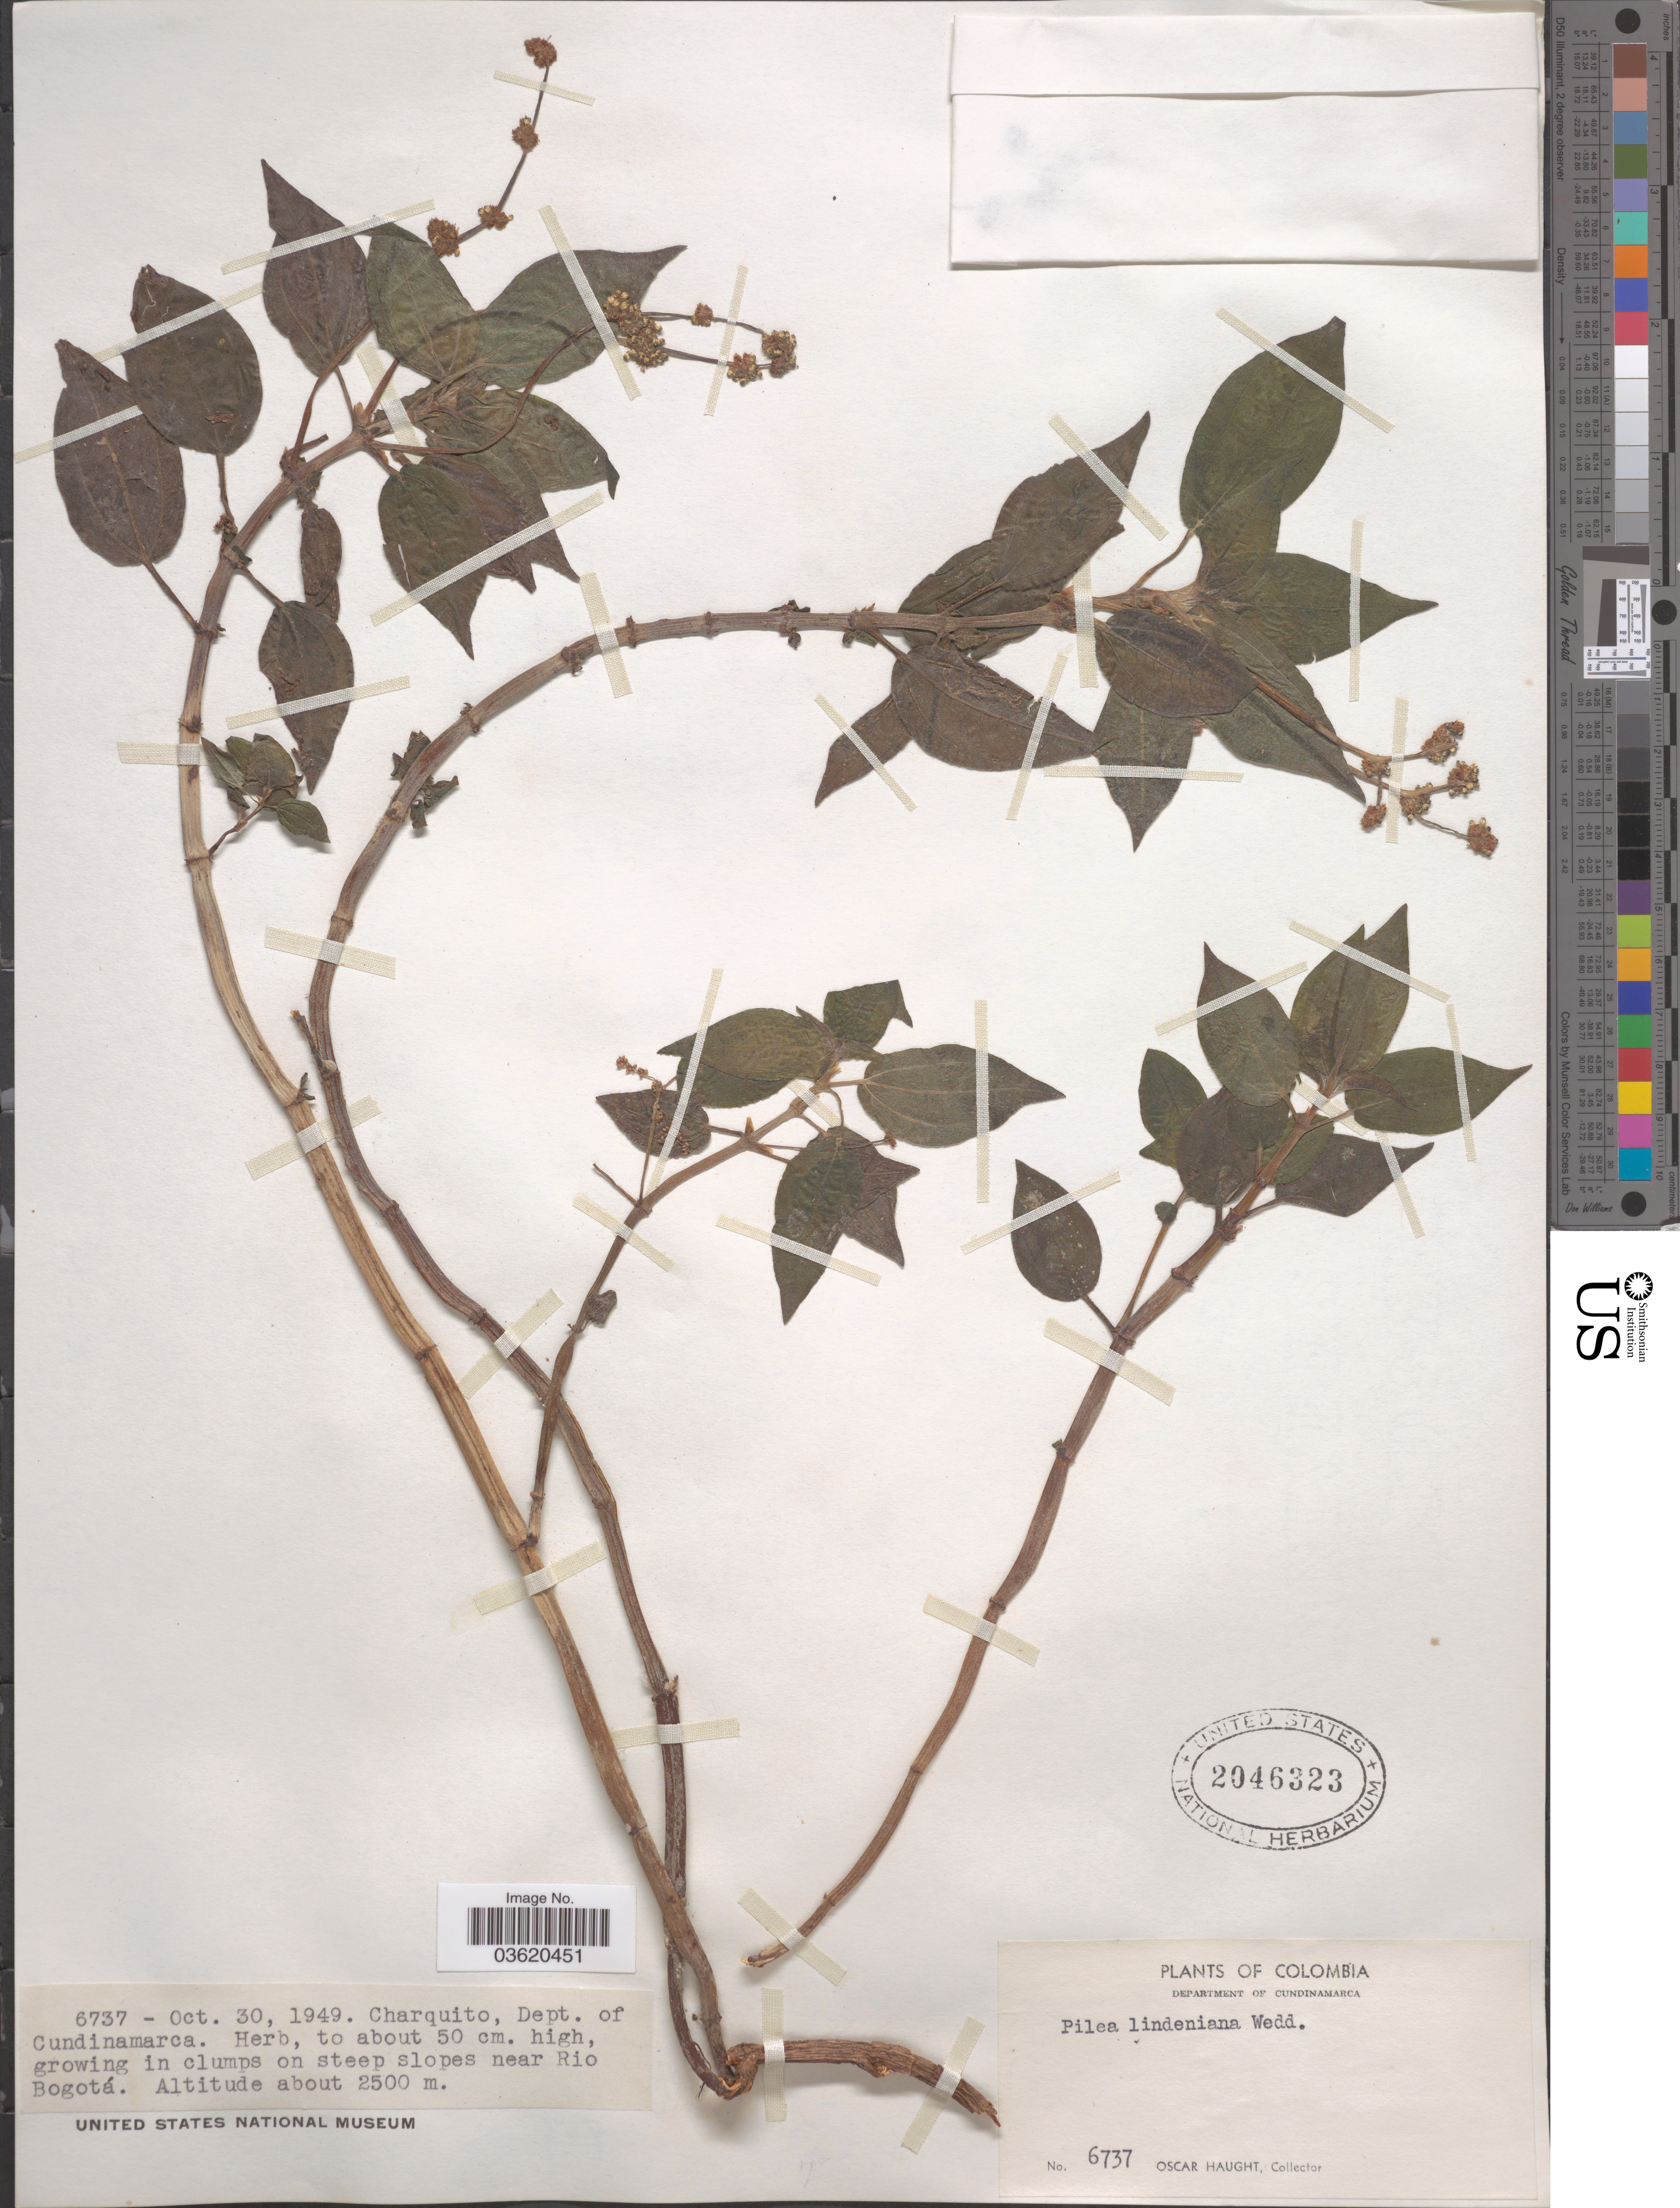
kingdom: Plantae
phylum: Tracheophyta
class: Magnoliopsida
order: Rosales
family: Urticaceae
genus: Pilea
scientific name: Pilea lindeniana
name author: Wedd.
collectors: O. L. Haught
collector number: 6737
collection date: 1949-10-30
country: Colombia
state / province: Cundinamarca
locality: Charquito, Dept. of Cundinamarca. Steep slopes near Rio Bogotá.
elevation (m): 2500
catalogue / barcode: US 2046323